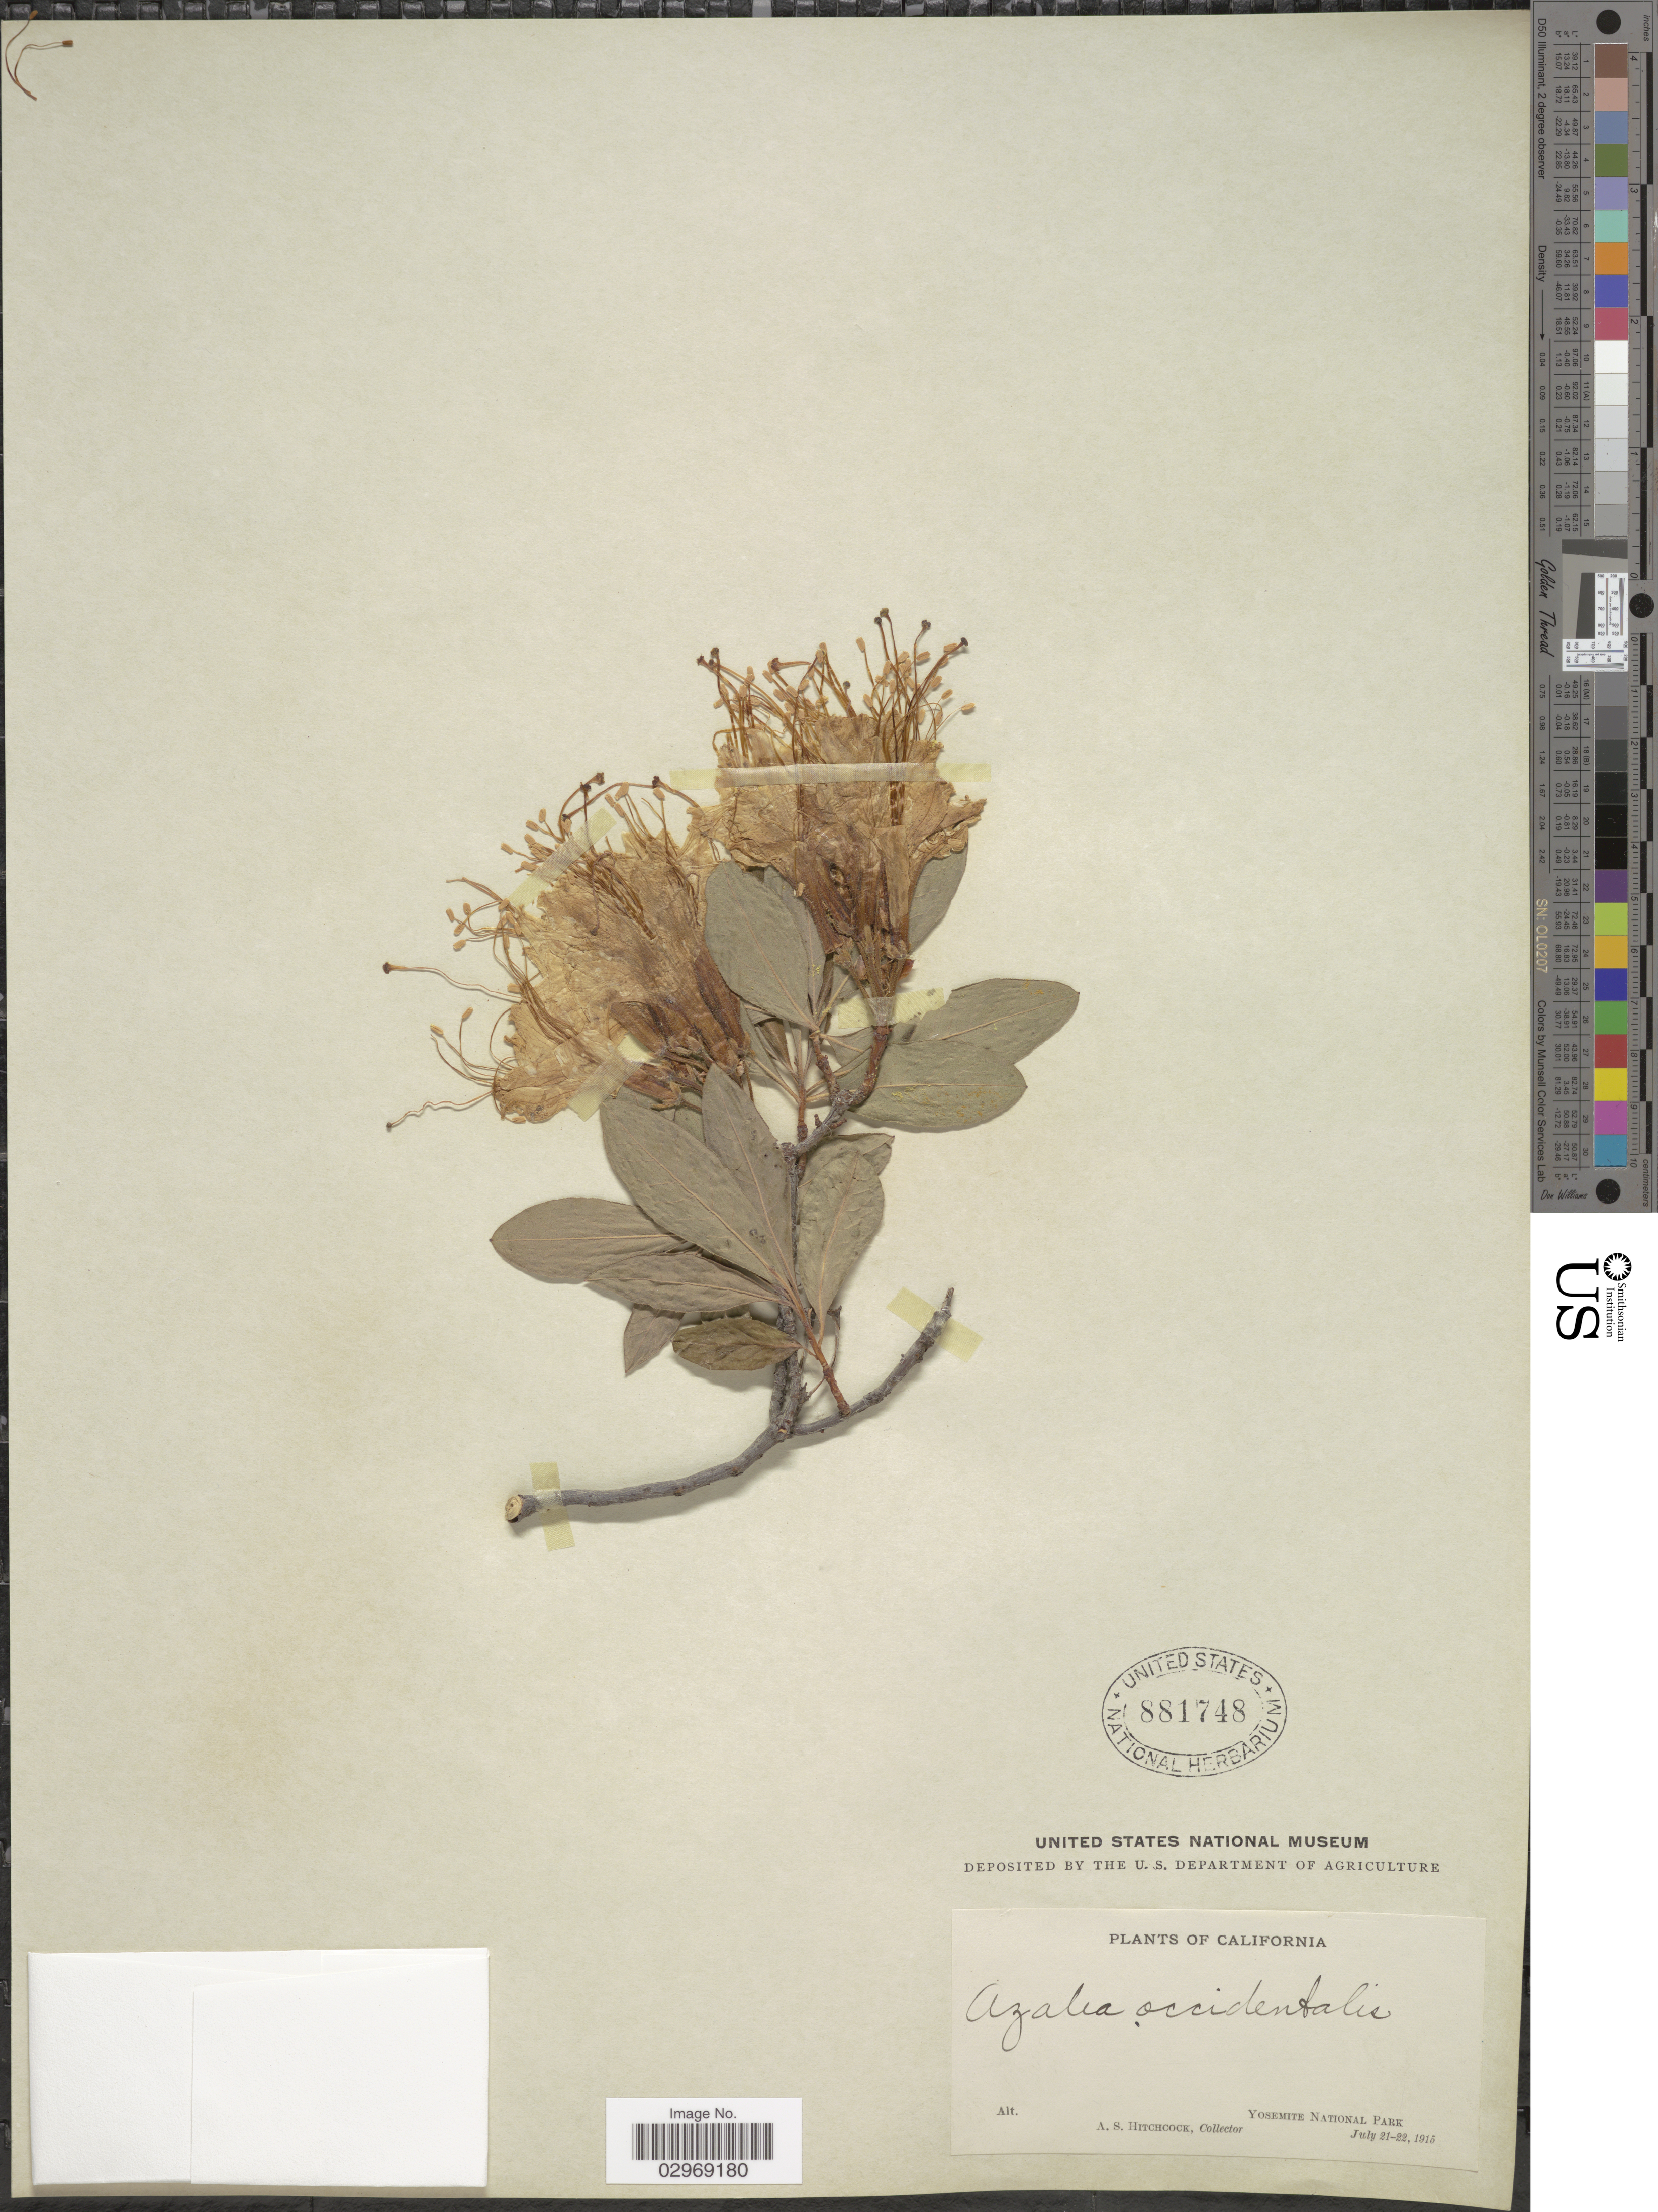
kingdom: Plantae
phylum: Tracheophyta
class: Magnoliopsida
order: Ericales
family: Ericaceae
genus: Rhododendron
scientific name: Rhododendron occidentale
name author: (Torr. & A. Gray) A. Gray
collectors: A. S. Hitchcock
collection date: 1915-07-21/1915-07-22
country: United States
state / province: California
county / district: Mariposa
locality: Yosemite National Park.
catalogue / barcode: US 881748